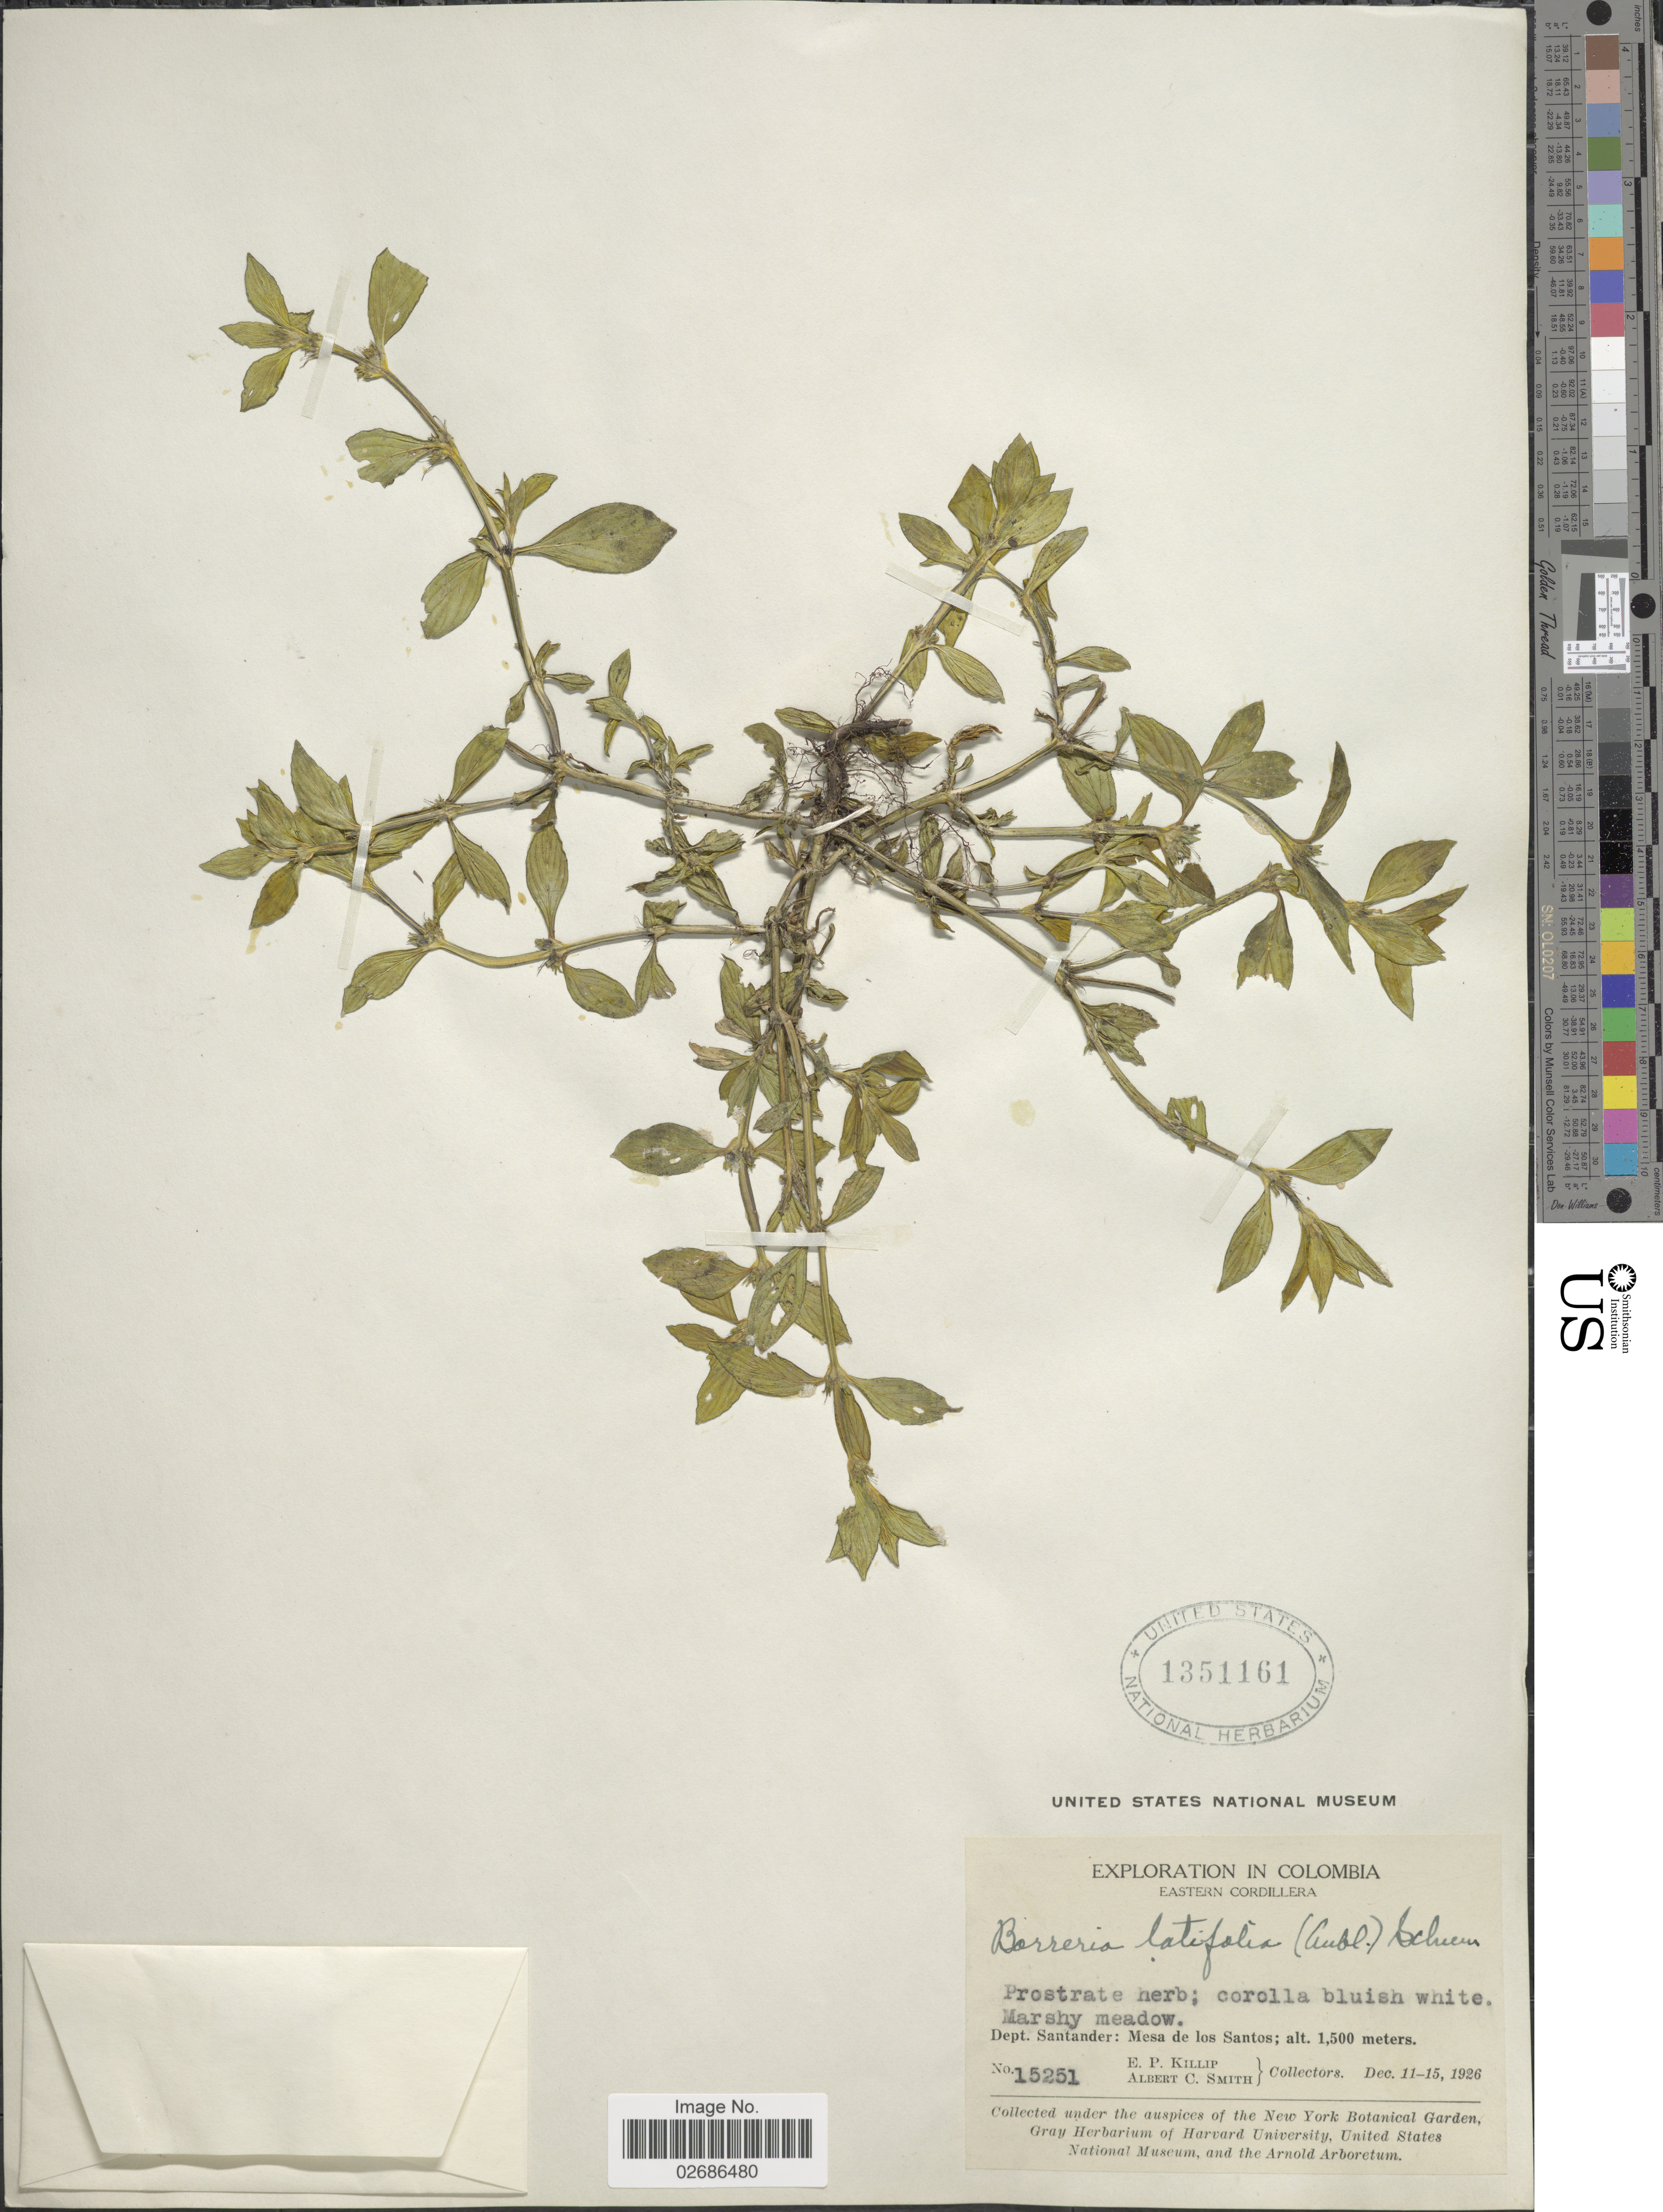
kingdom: Plantae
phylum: Tracheophyta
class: Magnoliopsida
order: Gentianales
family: Rubiaceae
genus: Borreria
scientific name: Borreria latifolia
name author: (Aubl.) K. Schum.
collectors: E. P. Killip & A. C. Smith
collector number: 15251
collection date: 1926-12-12/1926-12-15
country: Colombia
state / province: Santander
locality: Eastern Cordillera, Dept. Santander: Mesa de los Santos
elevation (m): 1500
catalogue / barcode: US 1351161